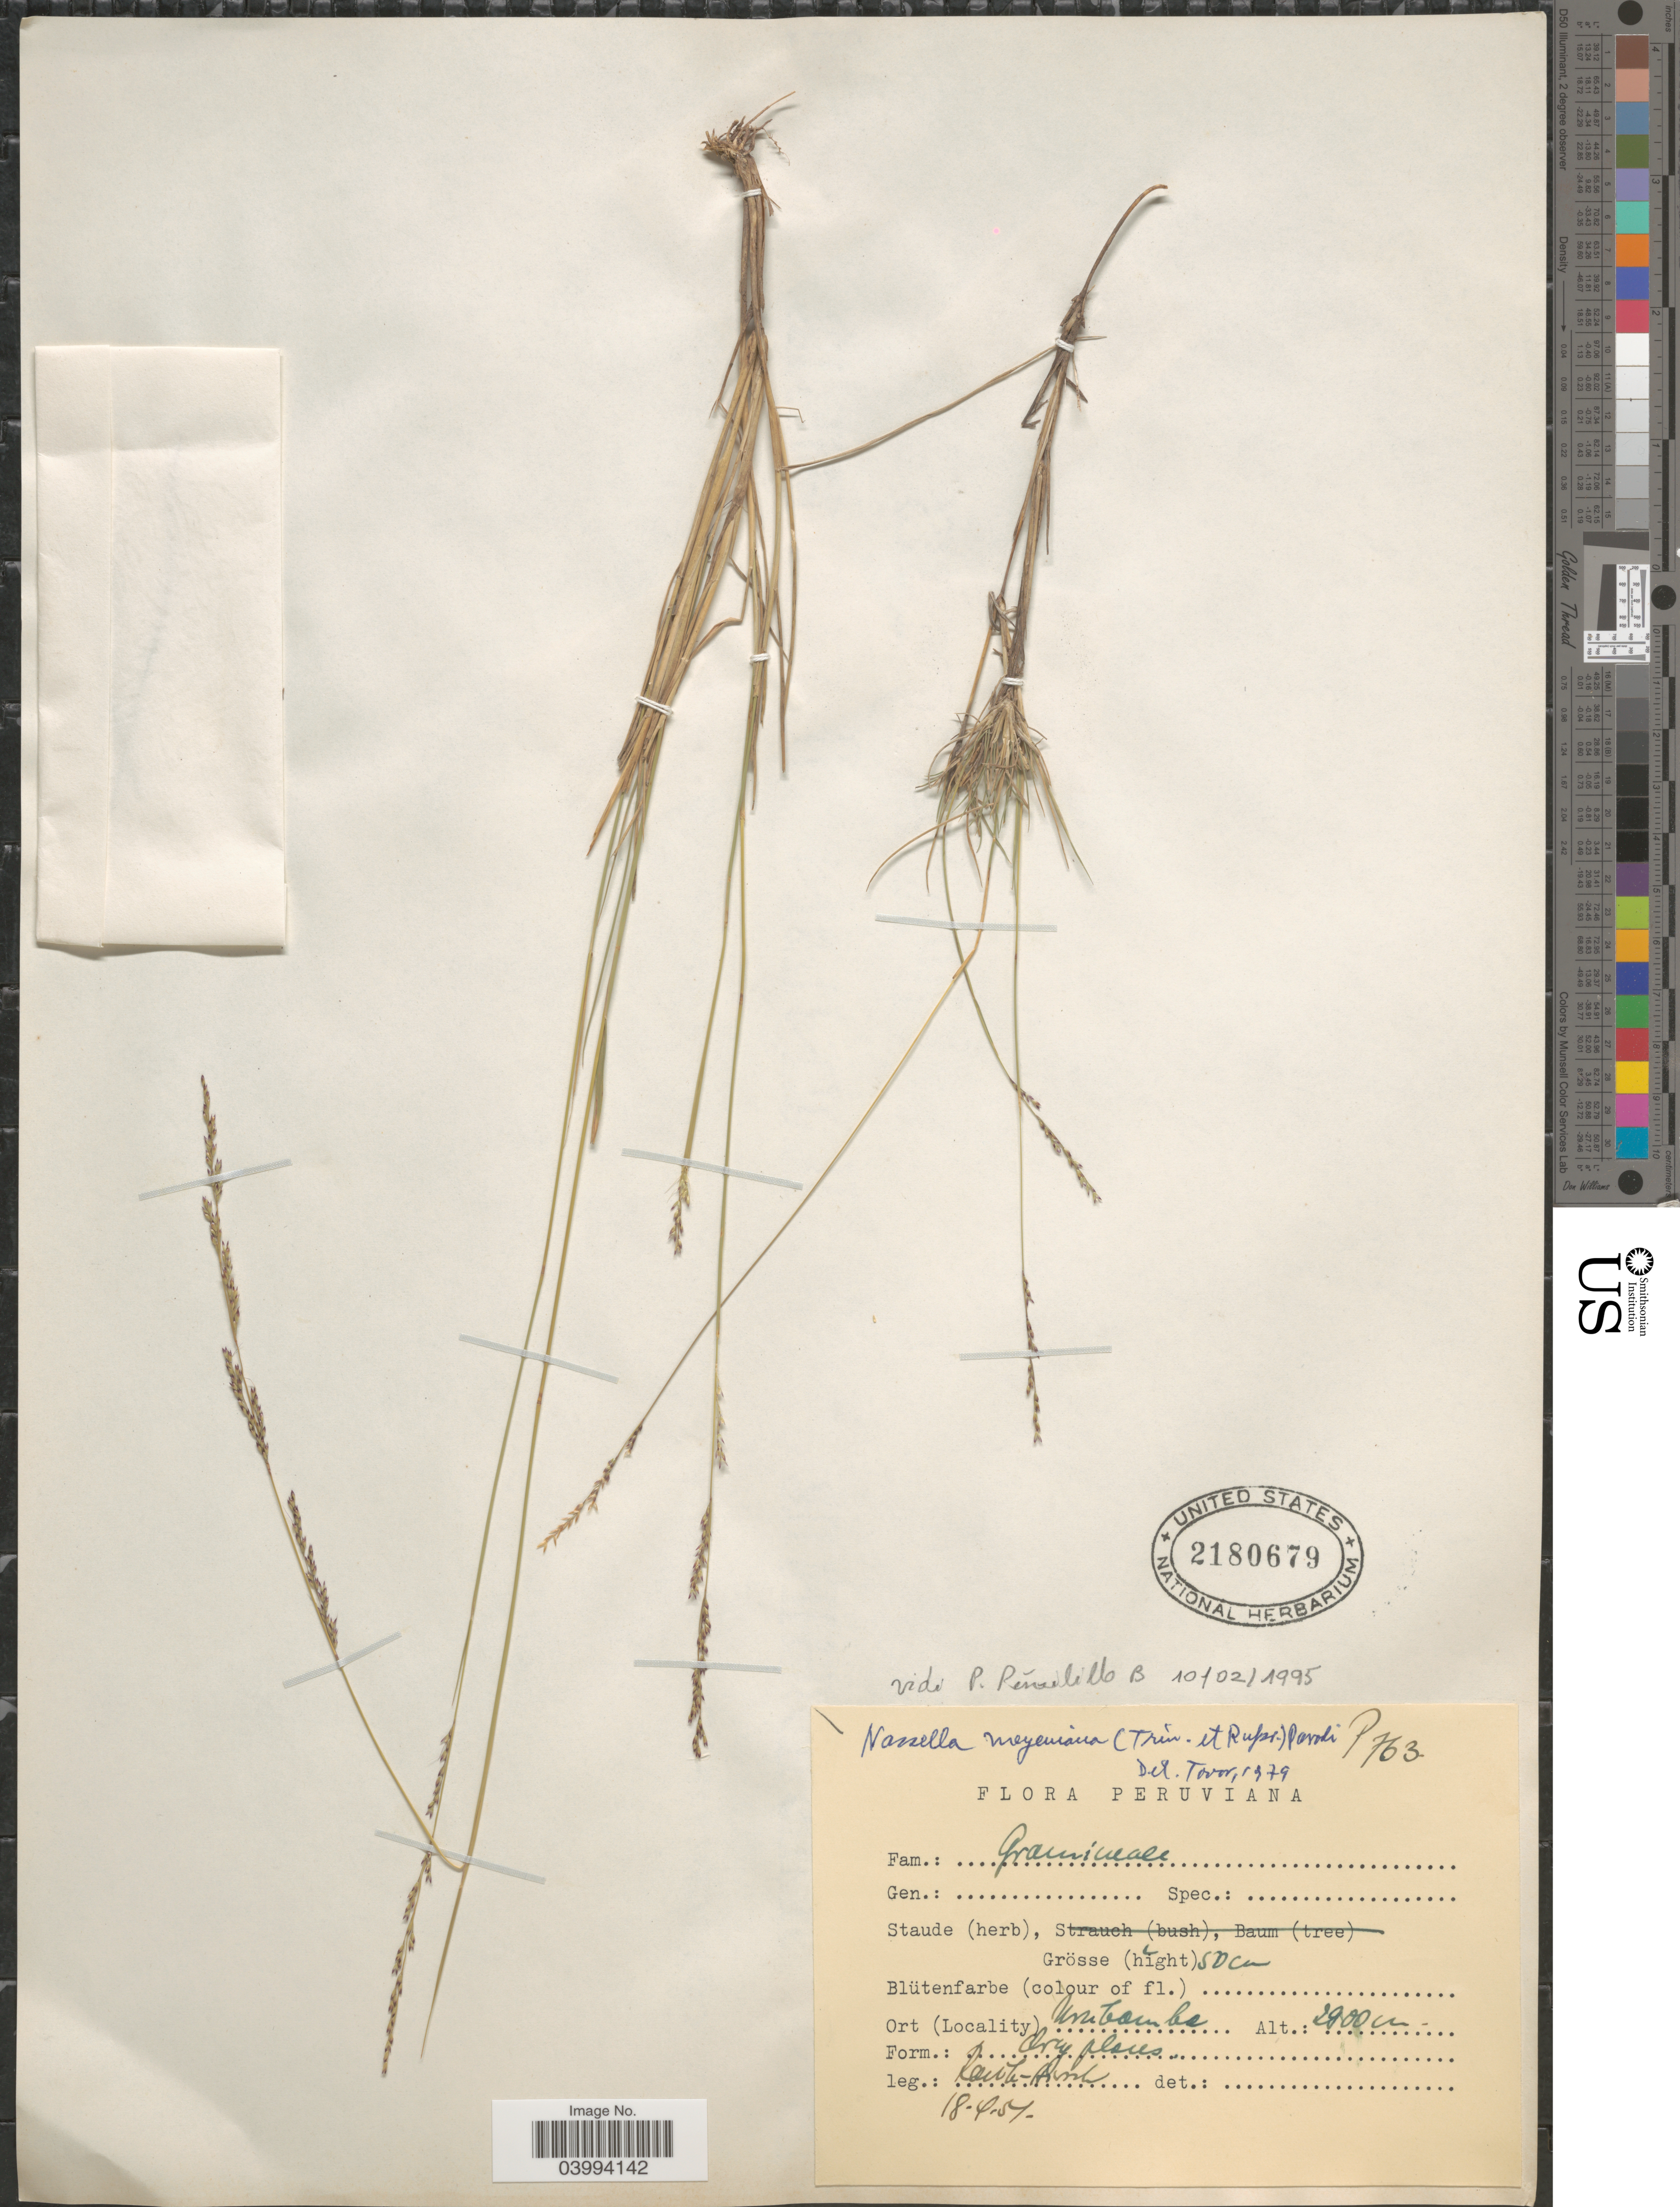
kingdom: Plantae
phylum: Tracheophyta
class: Liliopsida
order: Poales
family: Poaceae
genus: Nassella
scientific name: Nassella meyeniana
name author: (Trin. & Rupr.) Parodi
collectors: W. Rauh & G. Hirsch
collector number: P763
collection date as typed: Transcribed d/m/y: 18/4/54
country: Peru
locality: Uríbamba.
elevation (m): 2900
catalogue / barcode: US 2180679